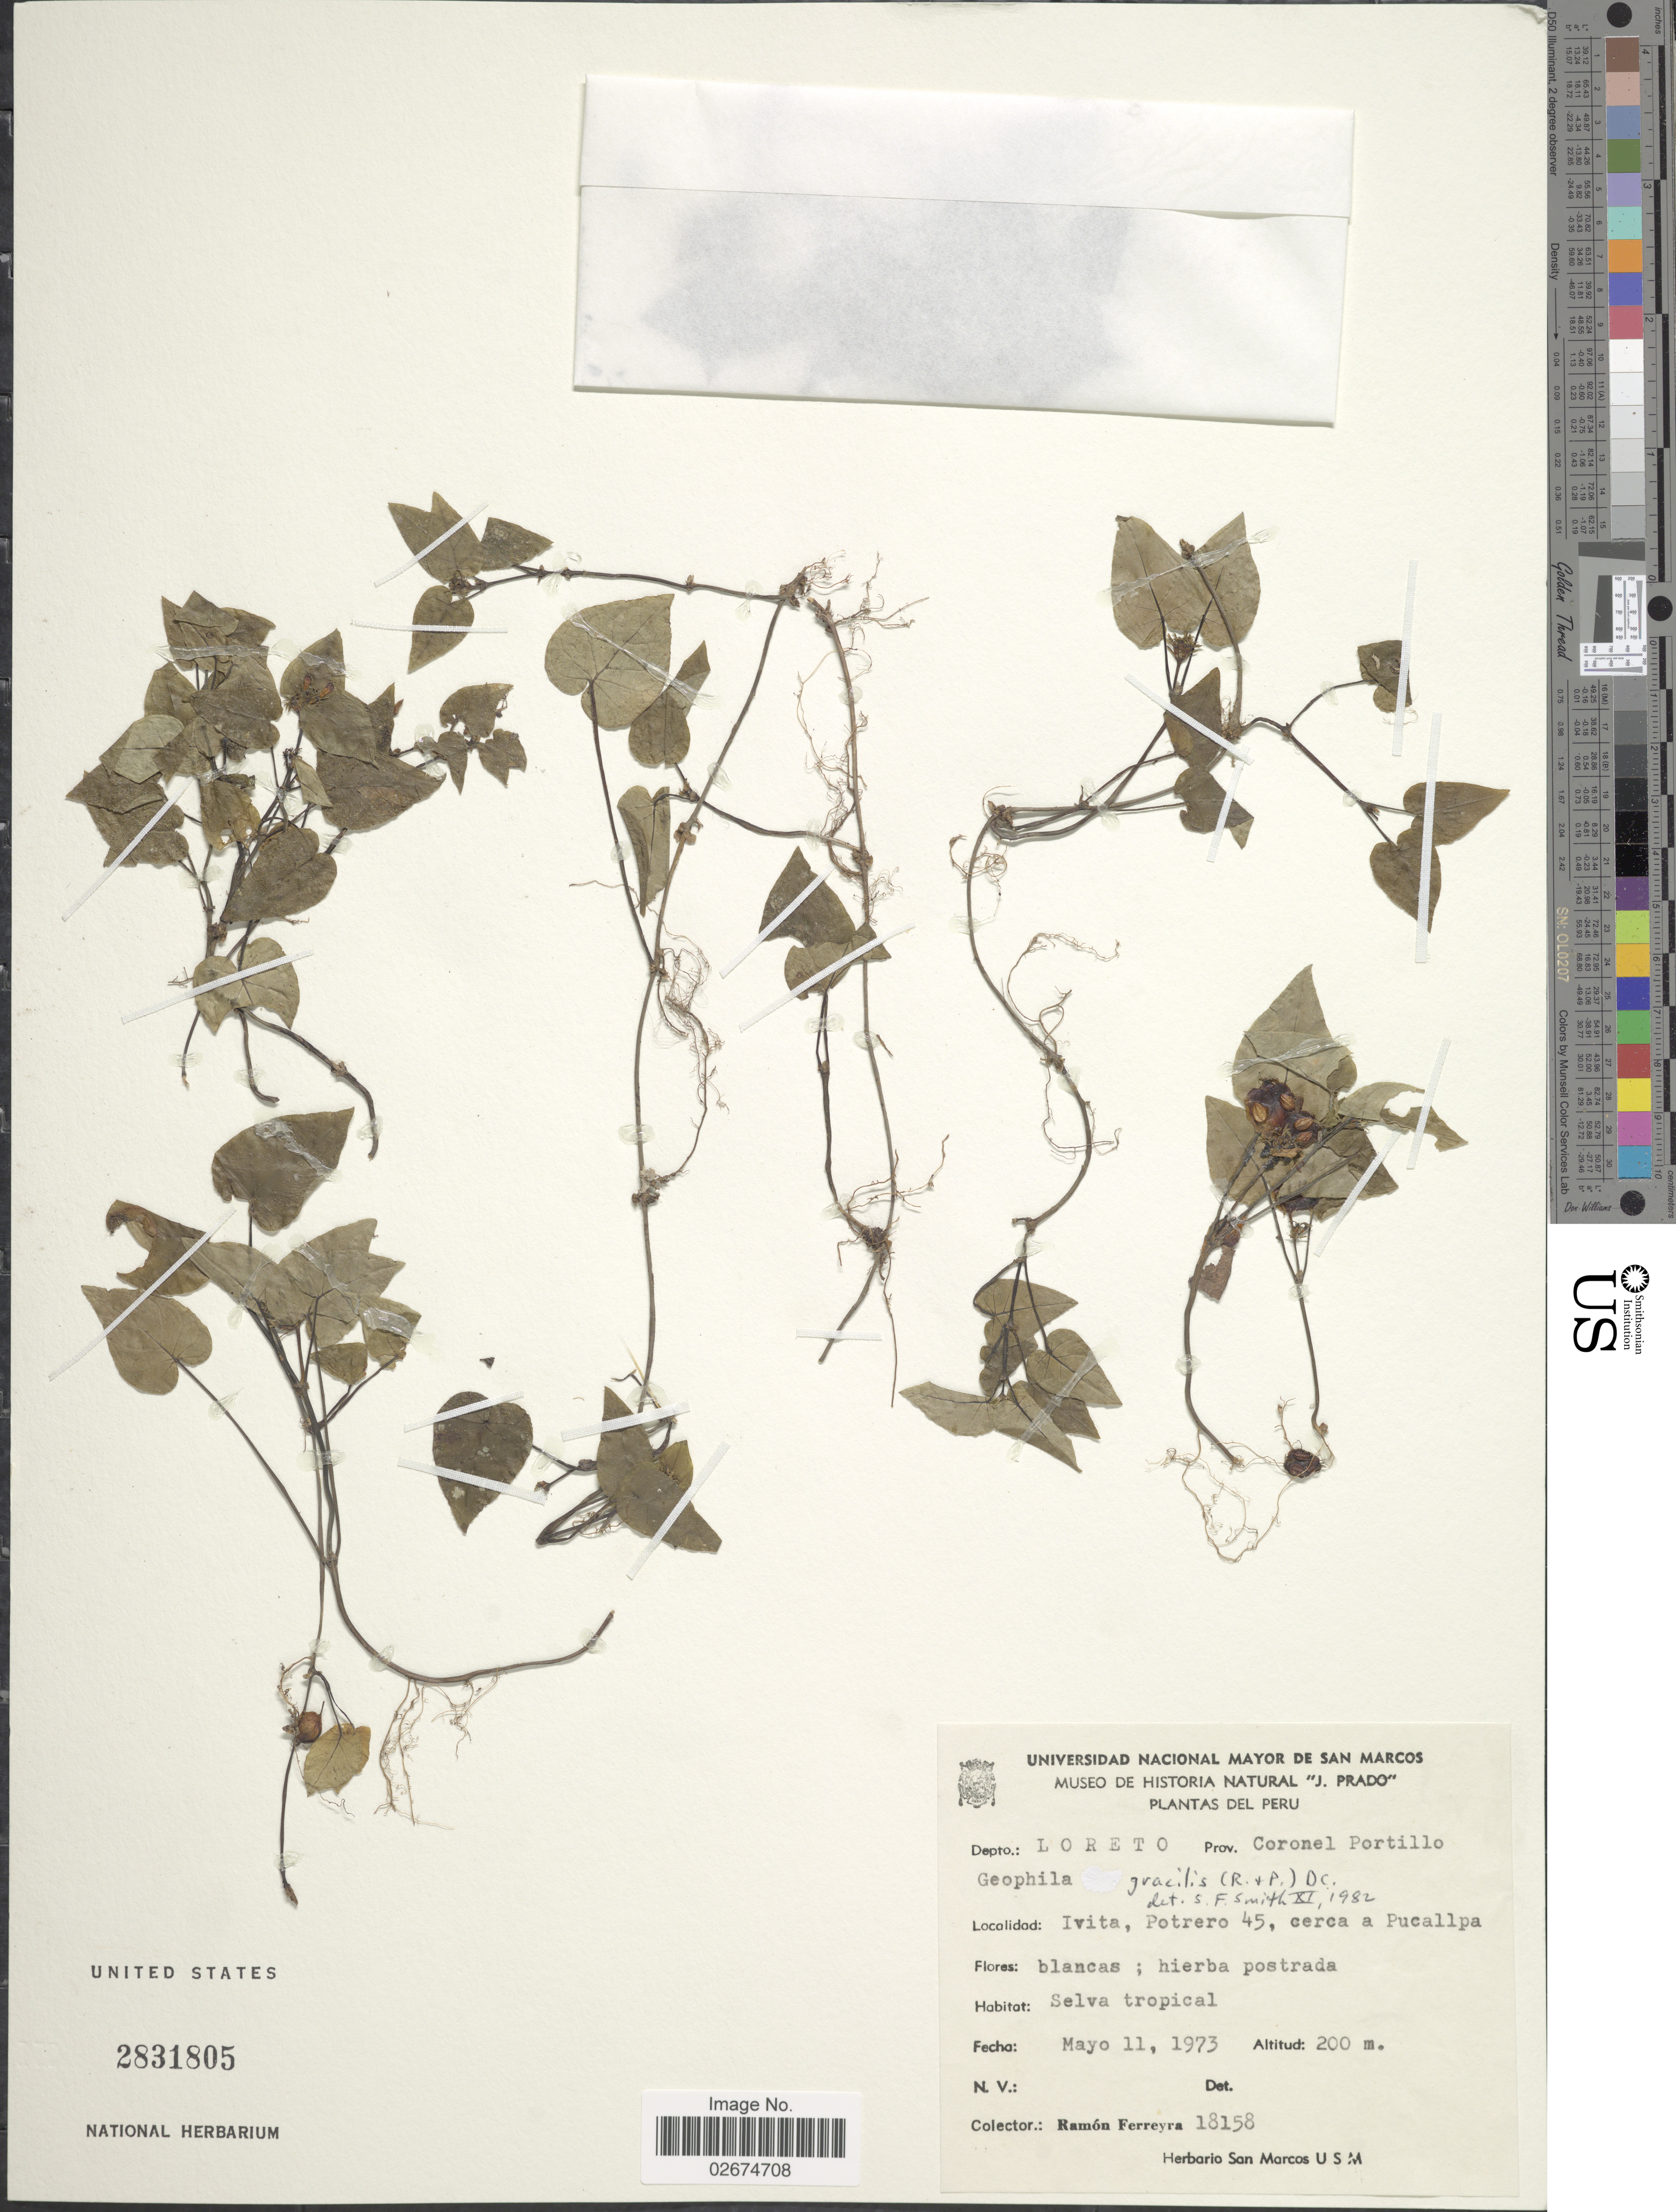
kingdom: Plantae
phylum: Tracheophyta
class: Magnoliopsida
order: Gentianales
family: Rubiaceae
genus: Geophila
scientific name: Geophila gracilis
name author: (Ruiz & Pav.) DC.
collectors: R. A. Ferreyra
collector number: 18158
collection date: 1973-05-11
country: Peru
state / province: Loreto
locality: Depto.: Loreto, Prov. Coronel Portillo Geophila, Ivita, Potrero 45, ecrca a Pucallpa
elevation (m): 200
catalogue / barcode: US 2831805